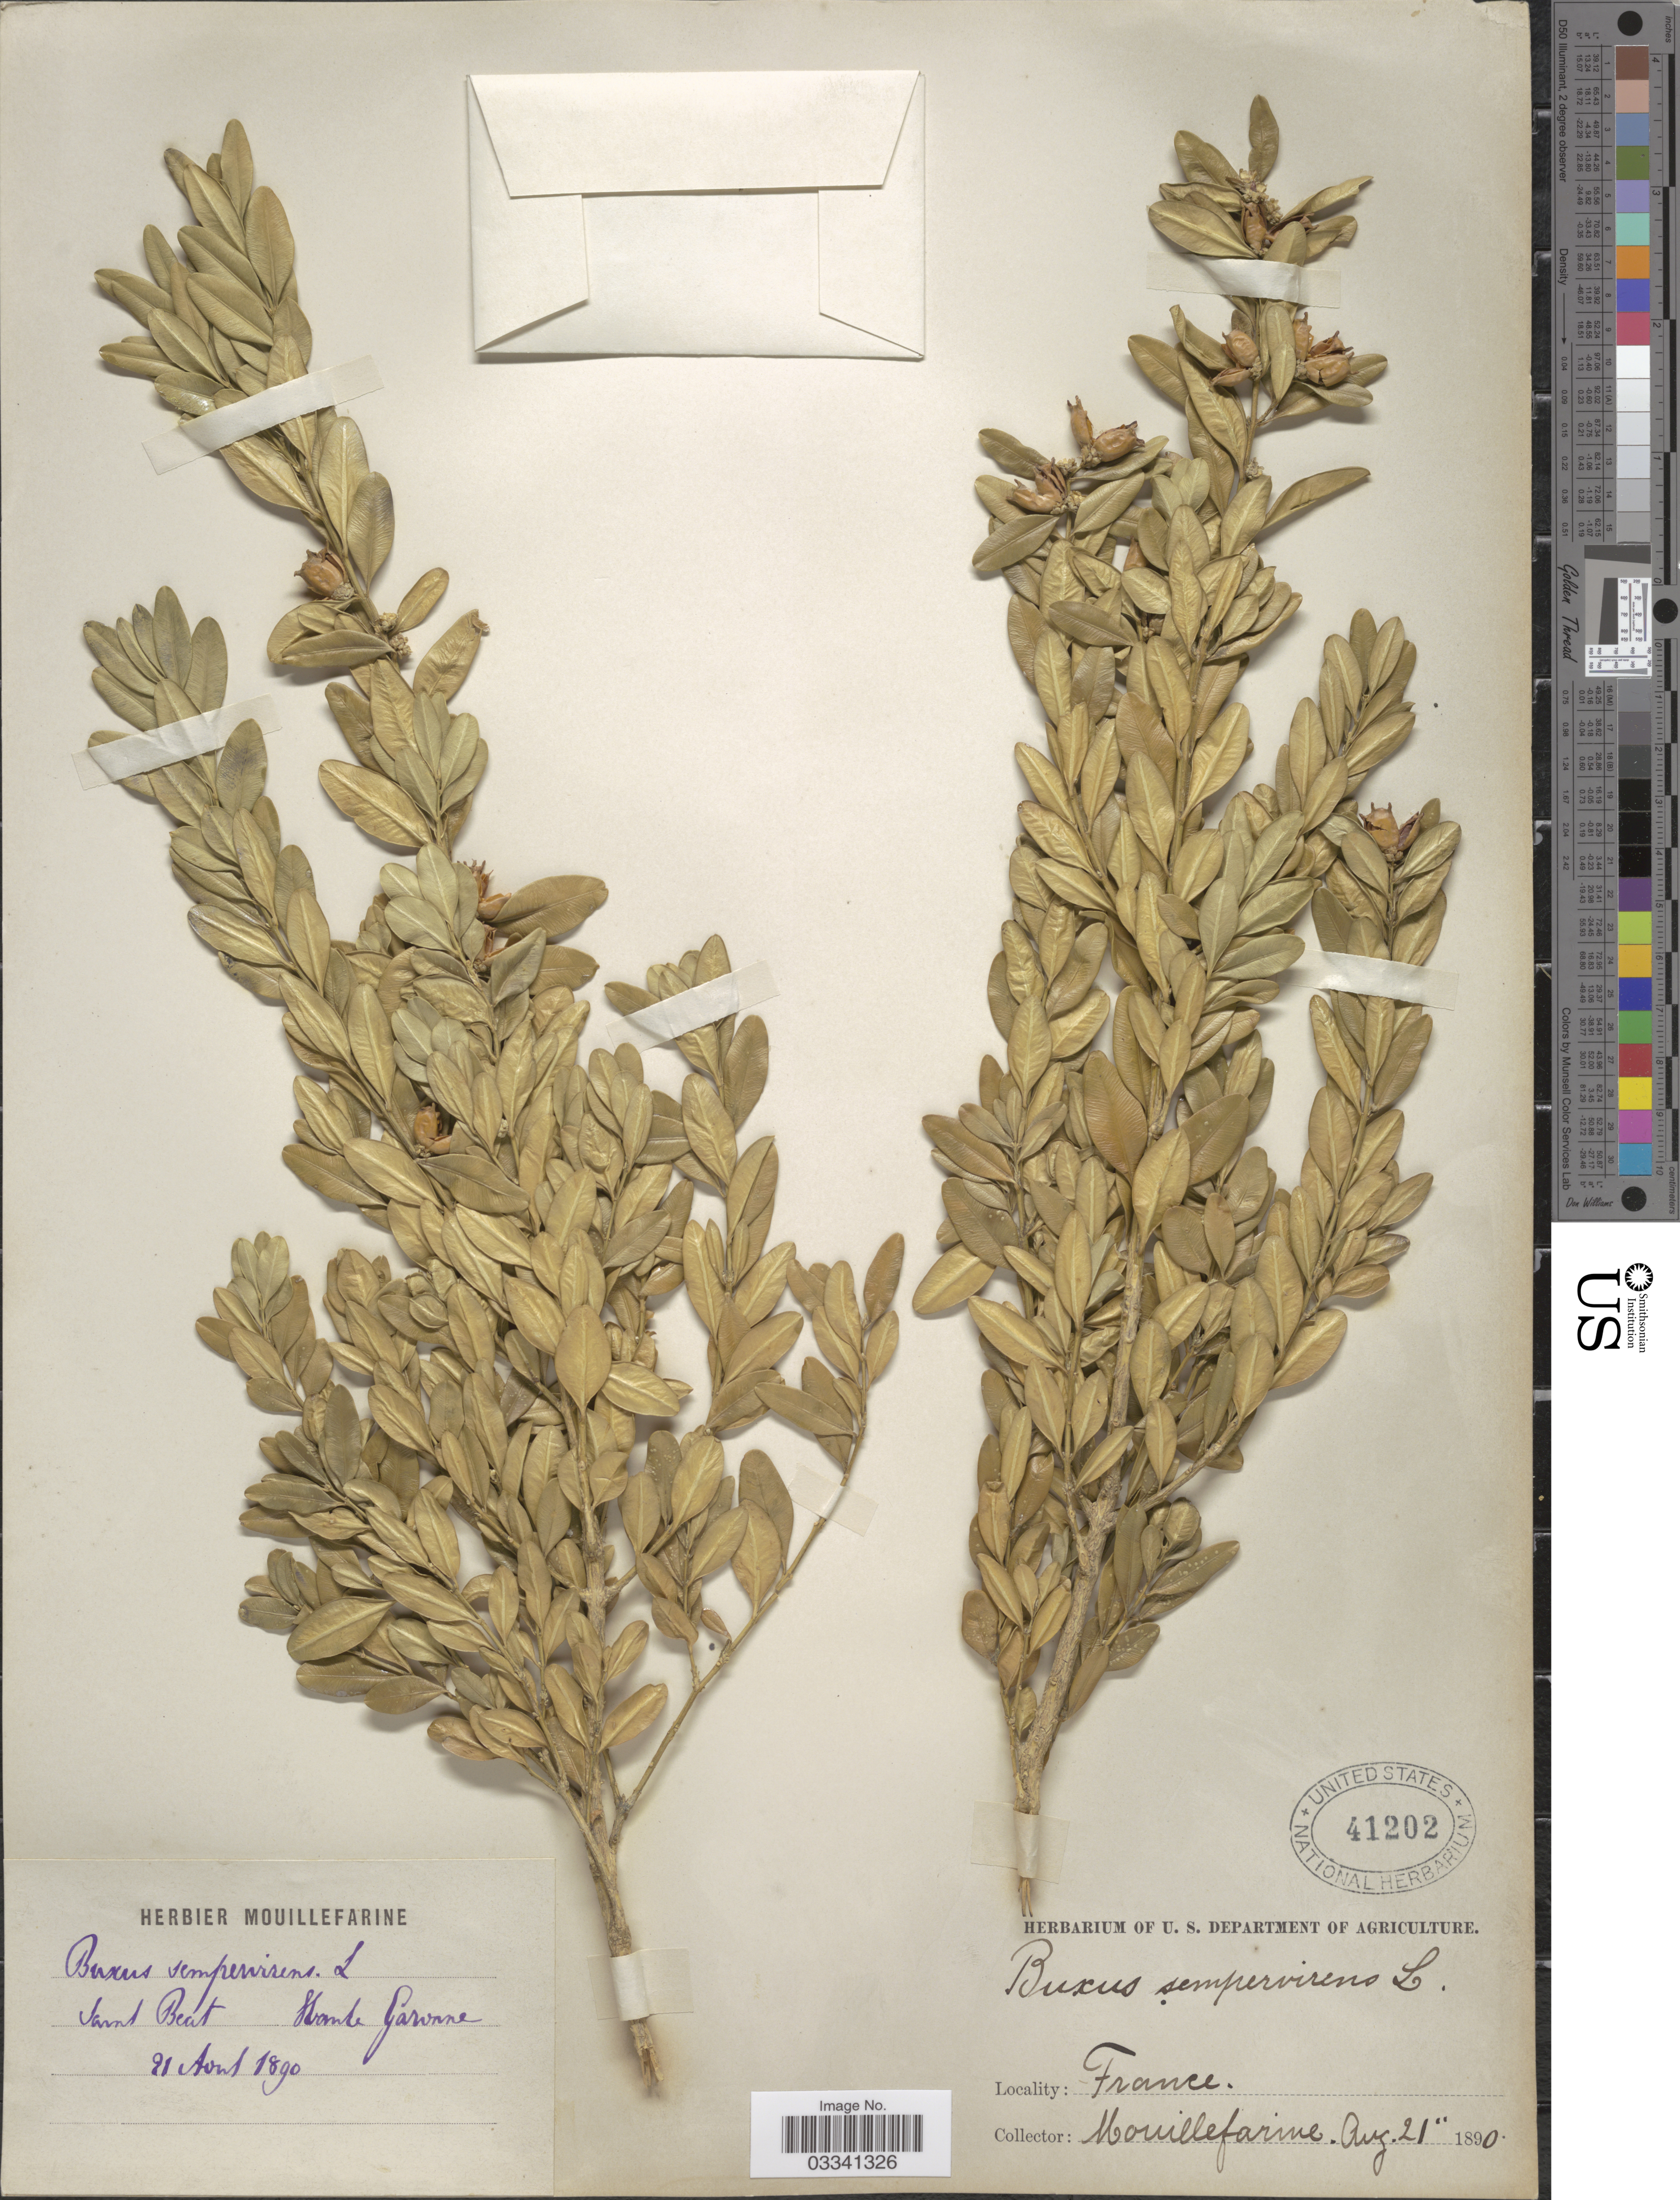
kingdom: Plantae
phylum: Tracheophyta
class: Magnoliopsida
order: Buxales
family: Buxaceae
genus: Buxus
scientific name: Buxus sempervirens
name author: L.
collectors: ex herb. Mouillefarine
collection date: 1890-08-21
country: France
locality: Saint Beat. Haute Garonne.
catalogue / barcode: US 41202